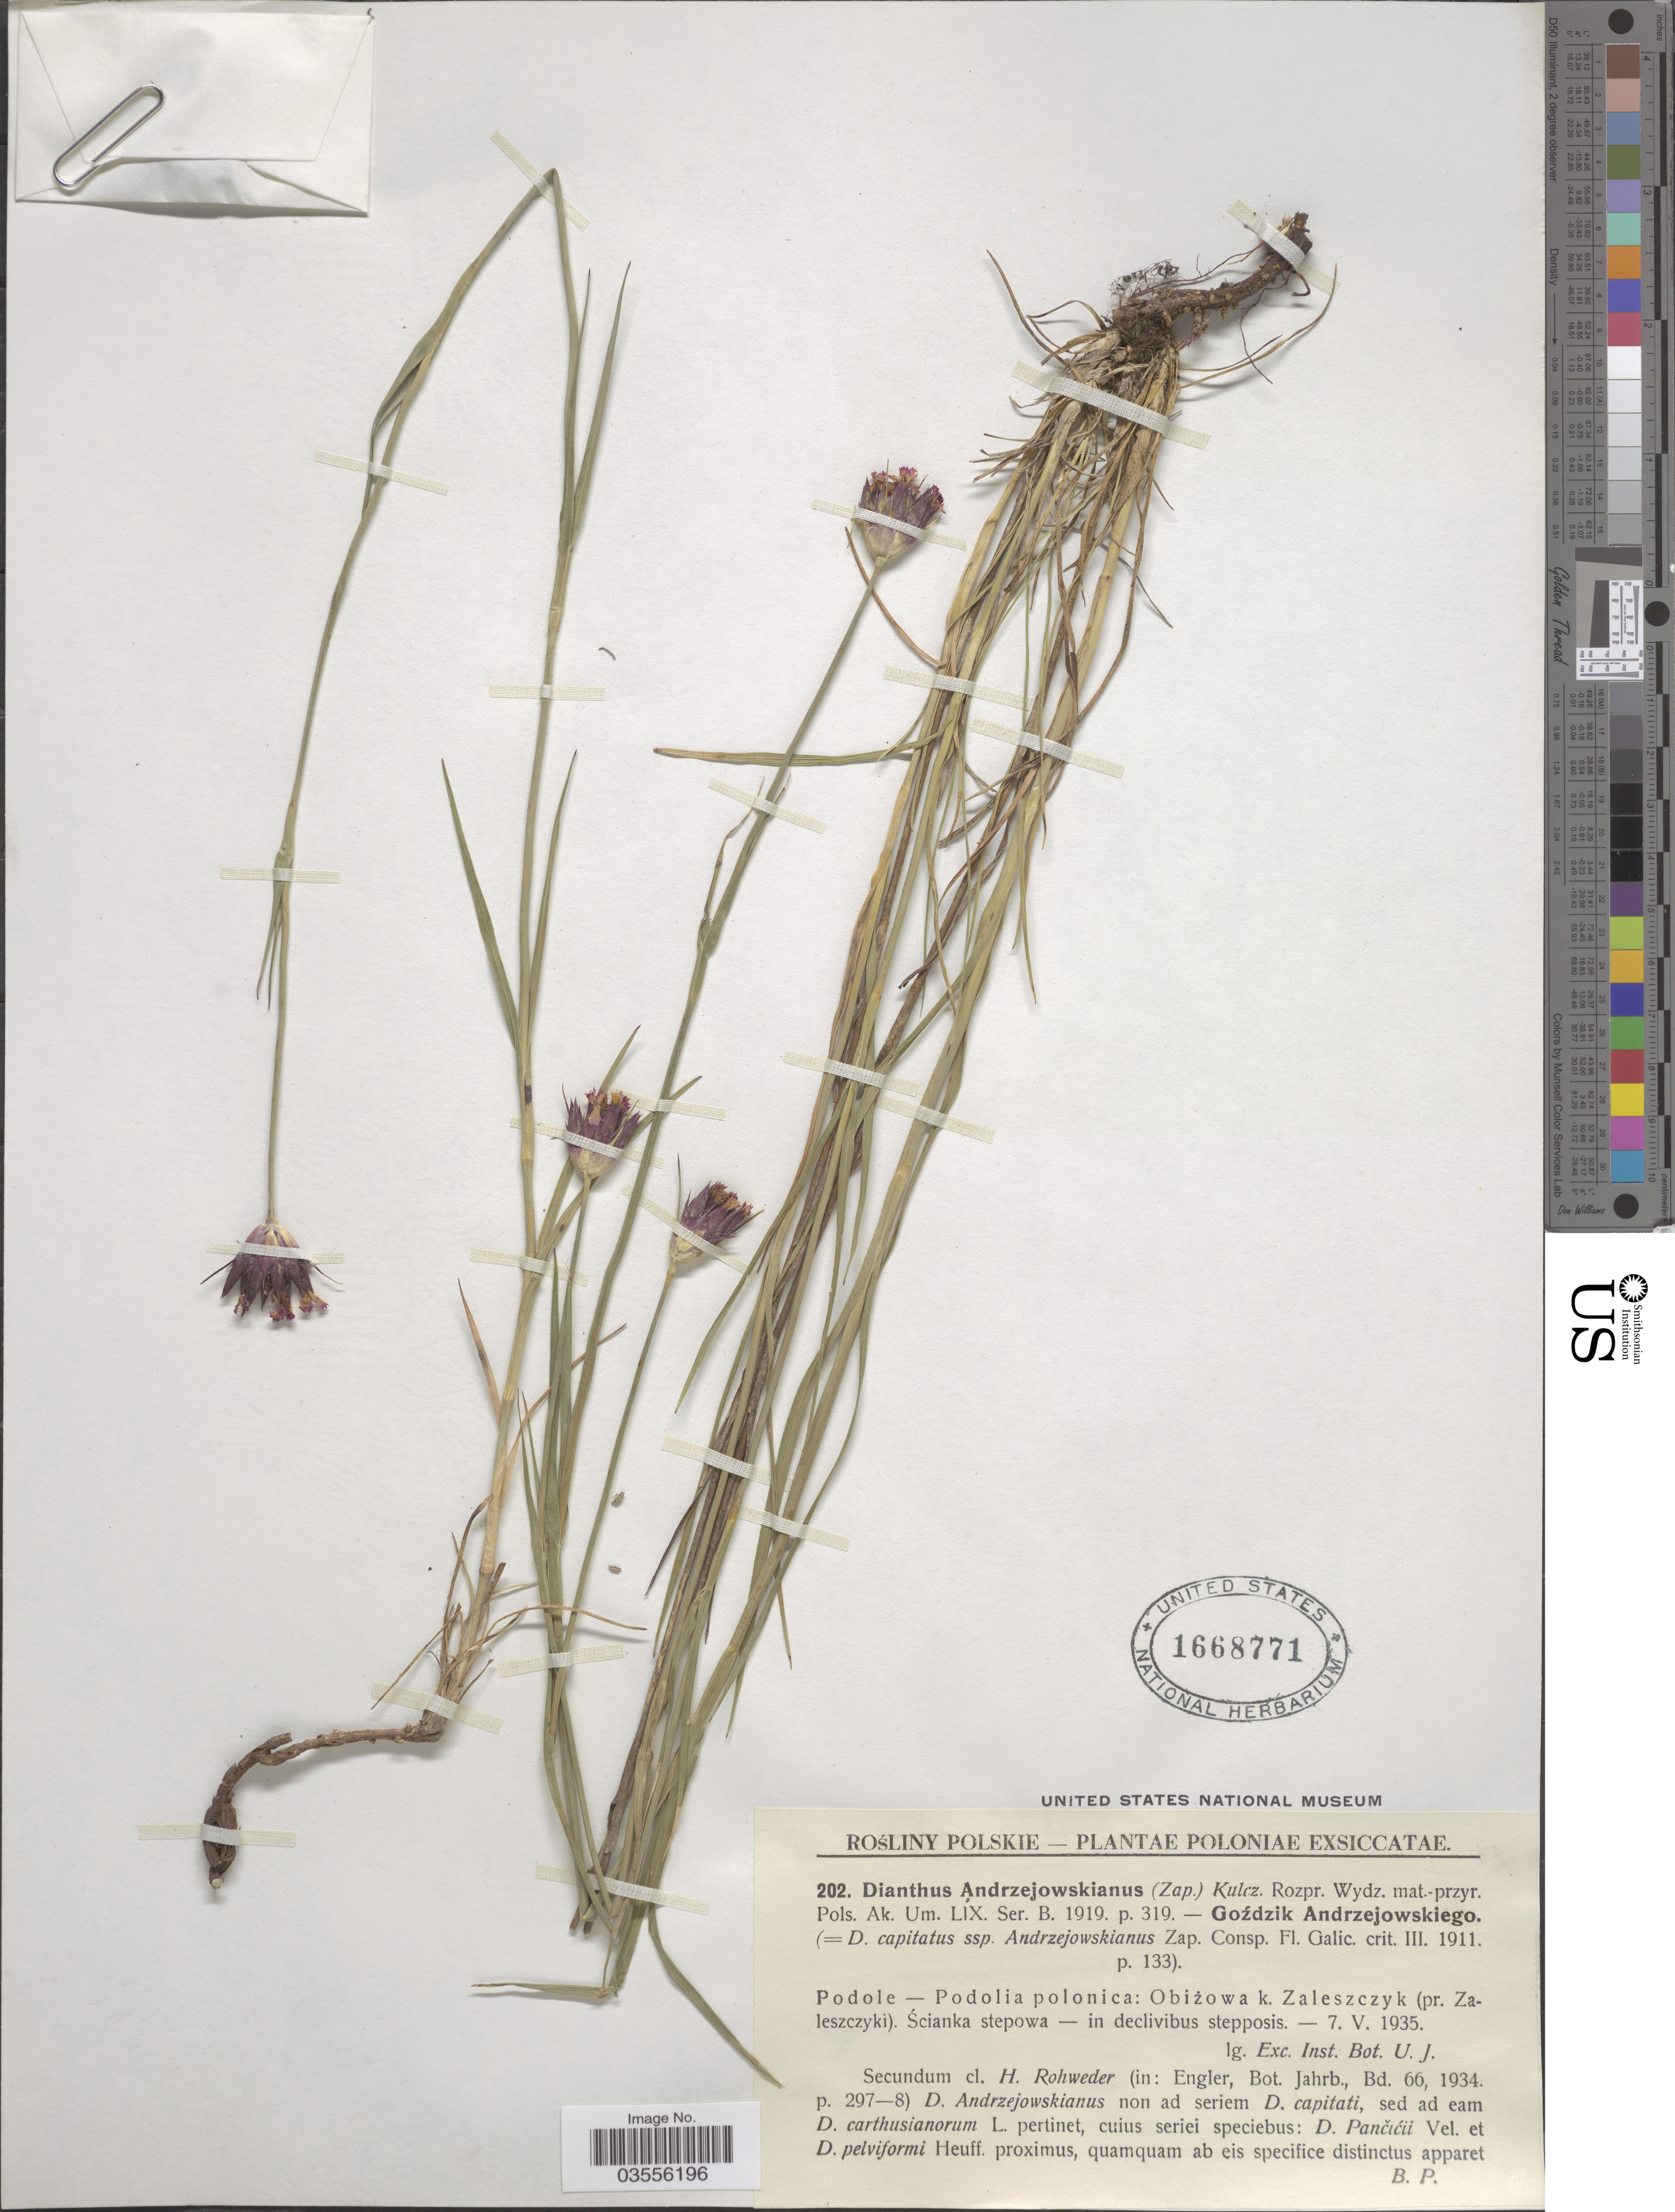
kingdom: Plantae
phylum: Tracheophyta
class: Magnoliopsida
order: Caryophyllales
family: Caryophyllaceae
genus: Dianthus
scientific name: Dianthus andrzejowskianus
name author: Kulcz.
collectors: Exch. Inst. Bot. U.J.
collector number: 202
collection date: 1935-05-07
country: Poland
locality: Podole - Podolia polonica: Obiżowa k. Zaleszczyk (pr. Zaleszczyki). Ścianka stepowa.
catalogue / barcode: US 1668771